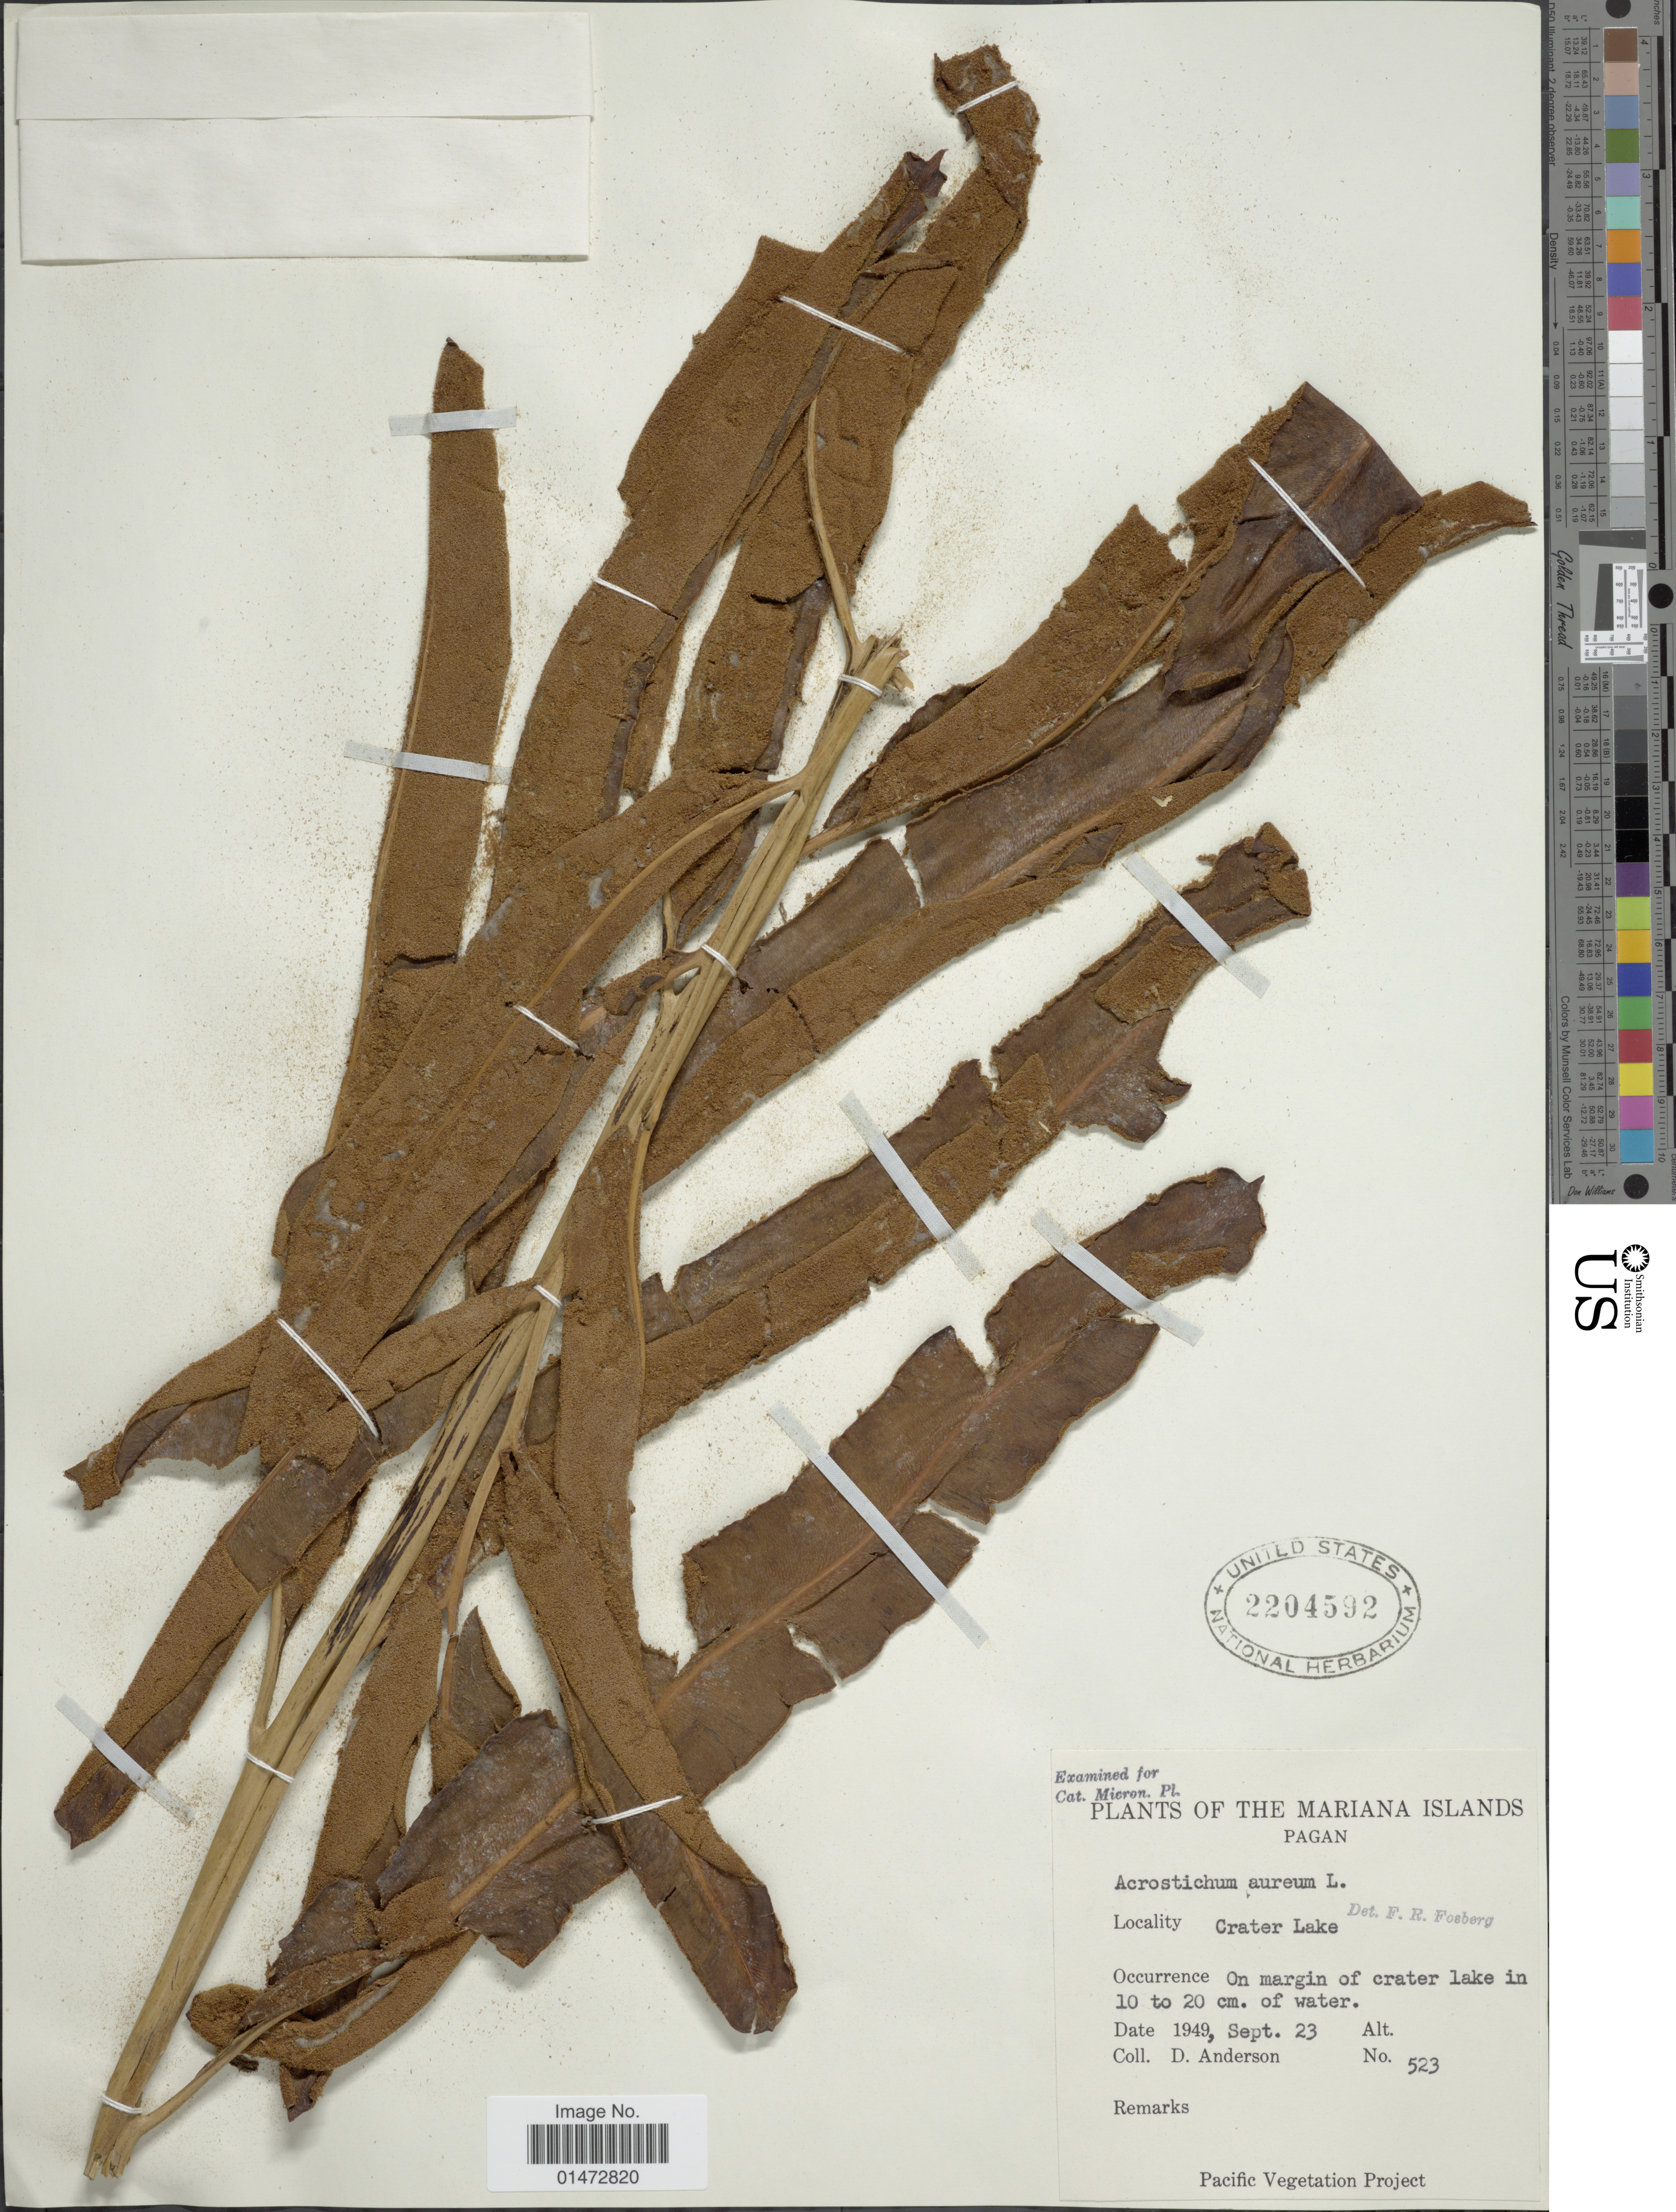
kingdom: Plantae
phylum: Tracheophyta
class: Polypodiopsida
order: Polypodiales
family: Pteridaceae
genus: Acrostichum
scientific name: Acrostichum aureum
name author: L.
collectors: D. Anderson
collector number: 523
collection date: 1949-09-23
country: Northern Mariana Islands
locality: Mariana Islands. Pagan. Crater Lake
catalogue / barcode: US 2204592